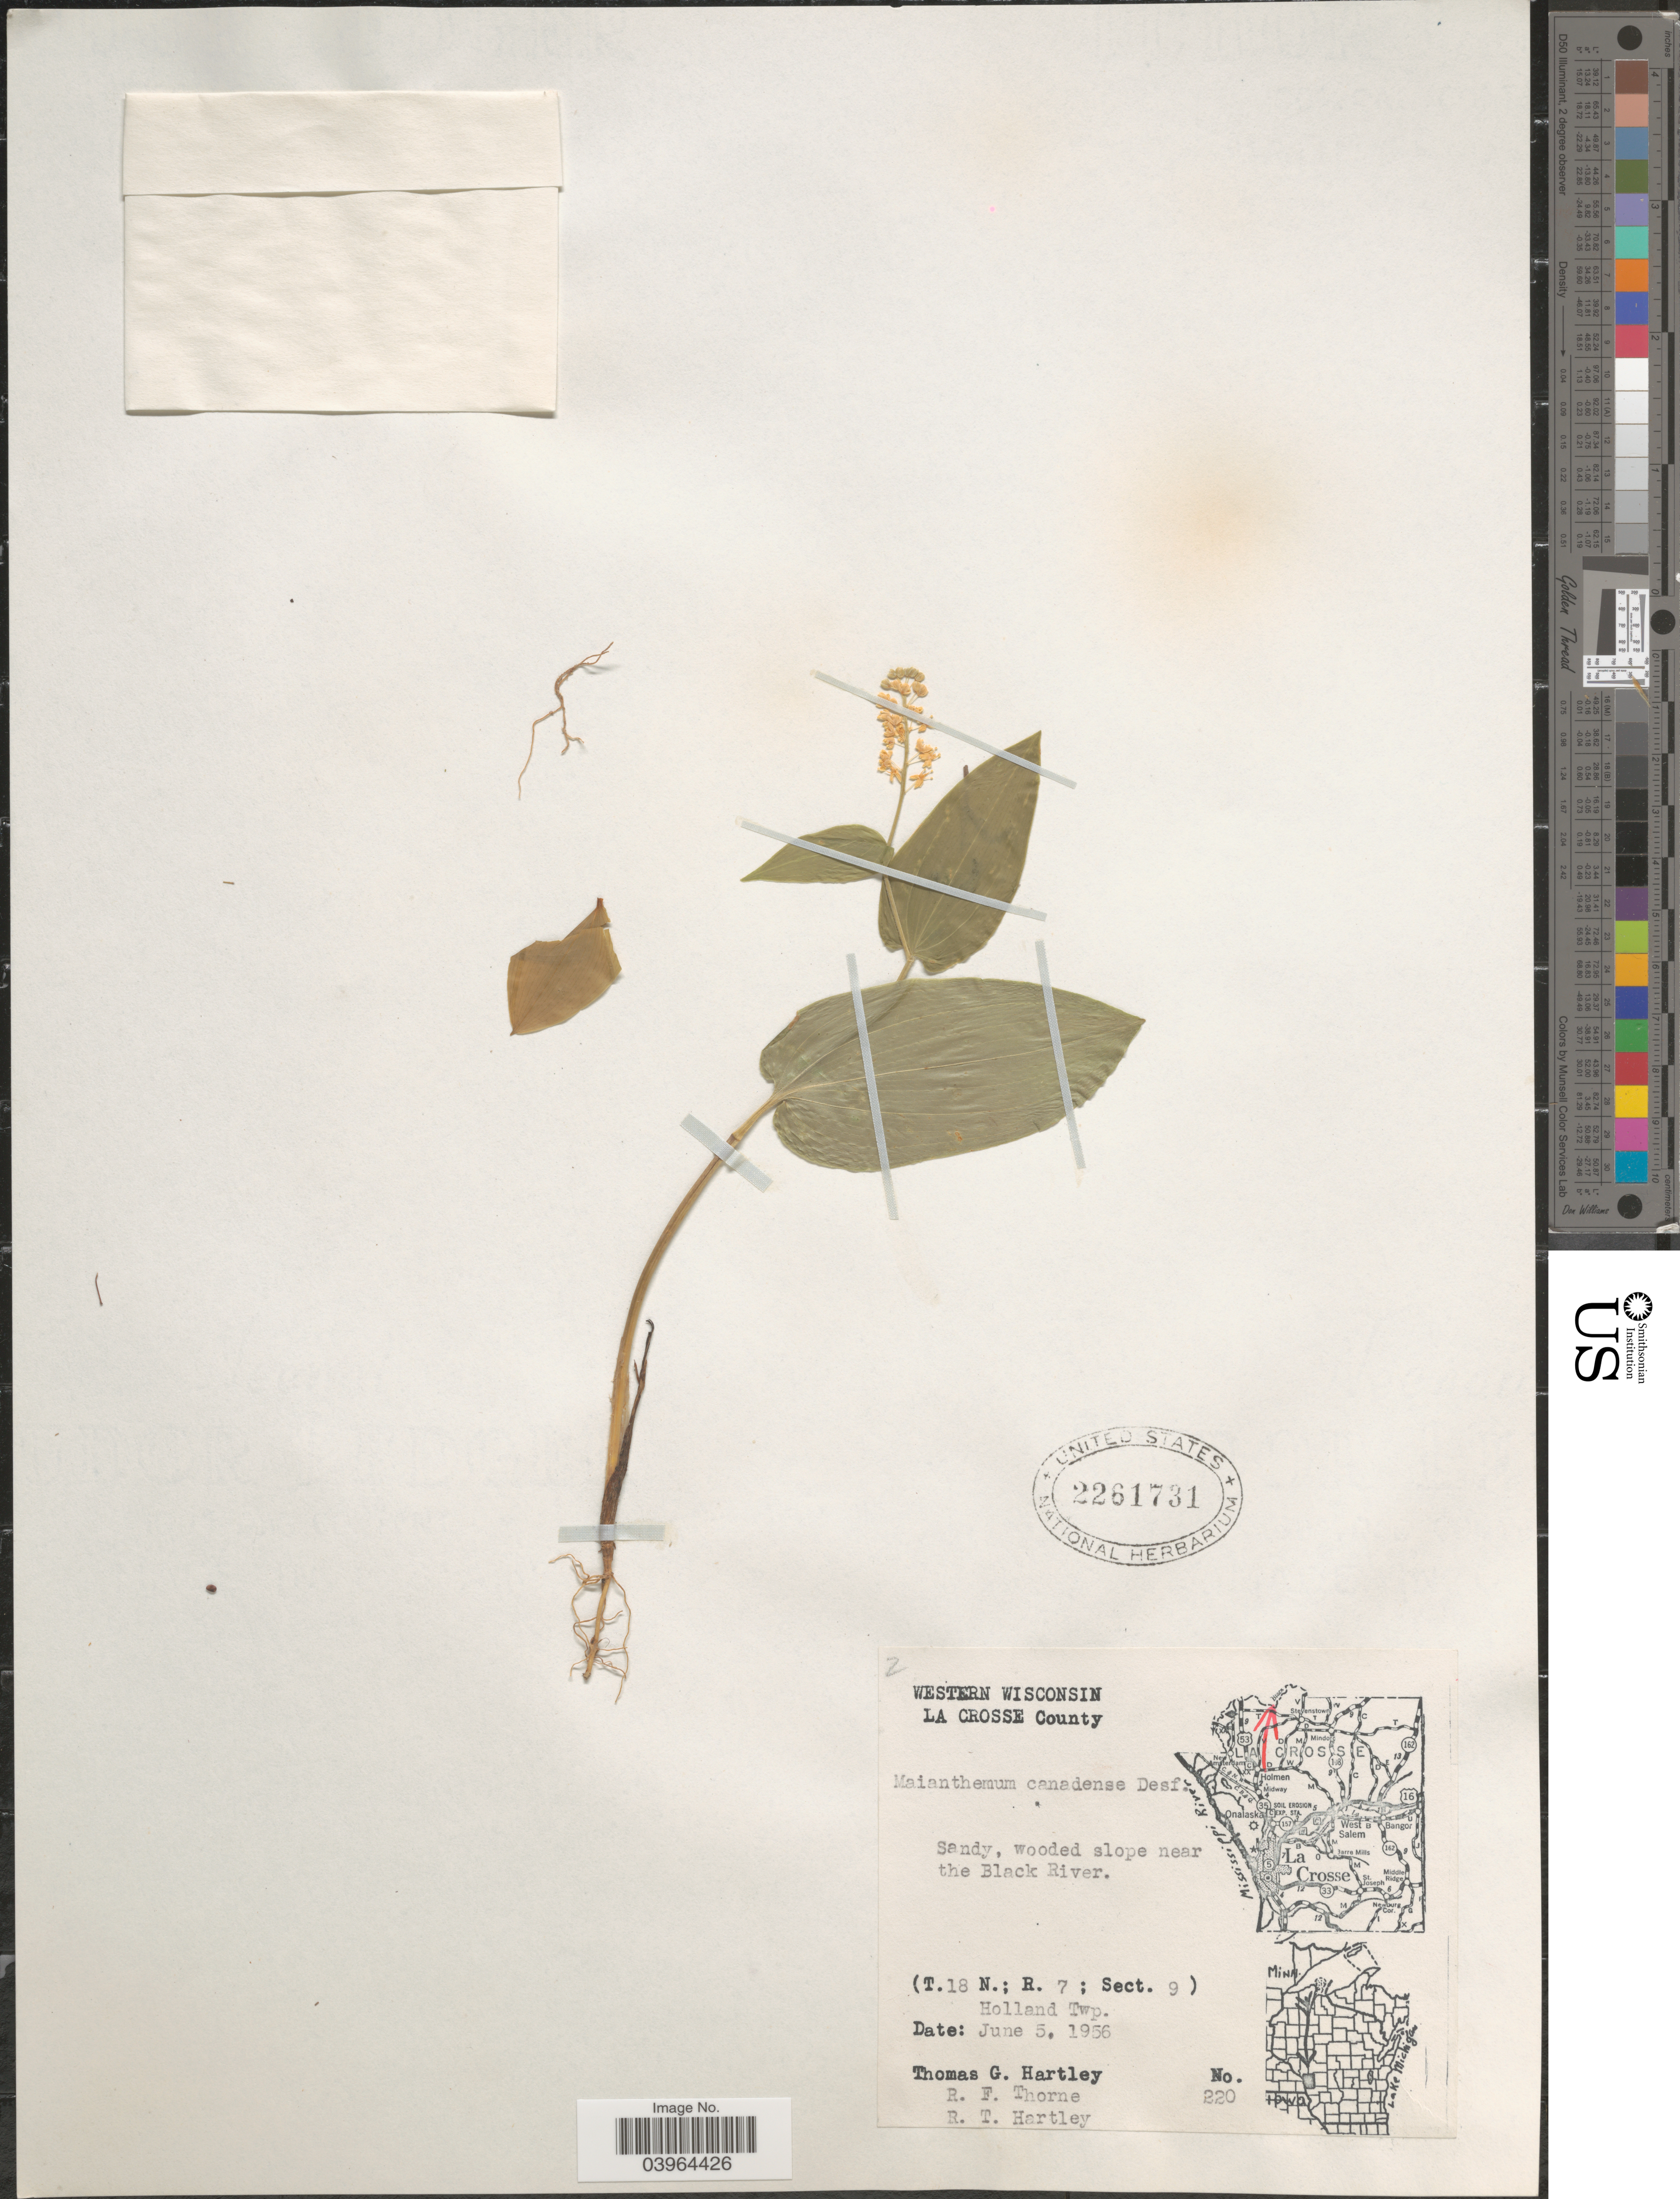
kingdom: Plantae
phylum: Tracheophyta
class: Liliopsida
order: Asparagales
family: Asparagaceae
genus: Maianthemum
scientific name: Maianthemum canadense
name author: Desf.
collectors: T. G. Hartley, R. Thorne & R. T. Hartley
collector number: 220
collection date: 1956-06-05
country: United States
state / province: Wisconsin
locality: Western Wisconsin. La Crosse County. Sandy, wooded slope near the Black River. (T.18 N.; R.7; Sect. 9) Holland Twp.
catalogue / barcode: US 2261731